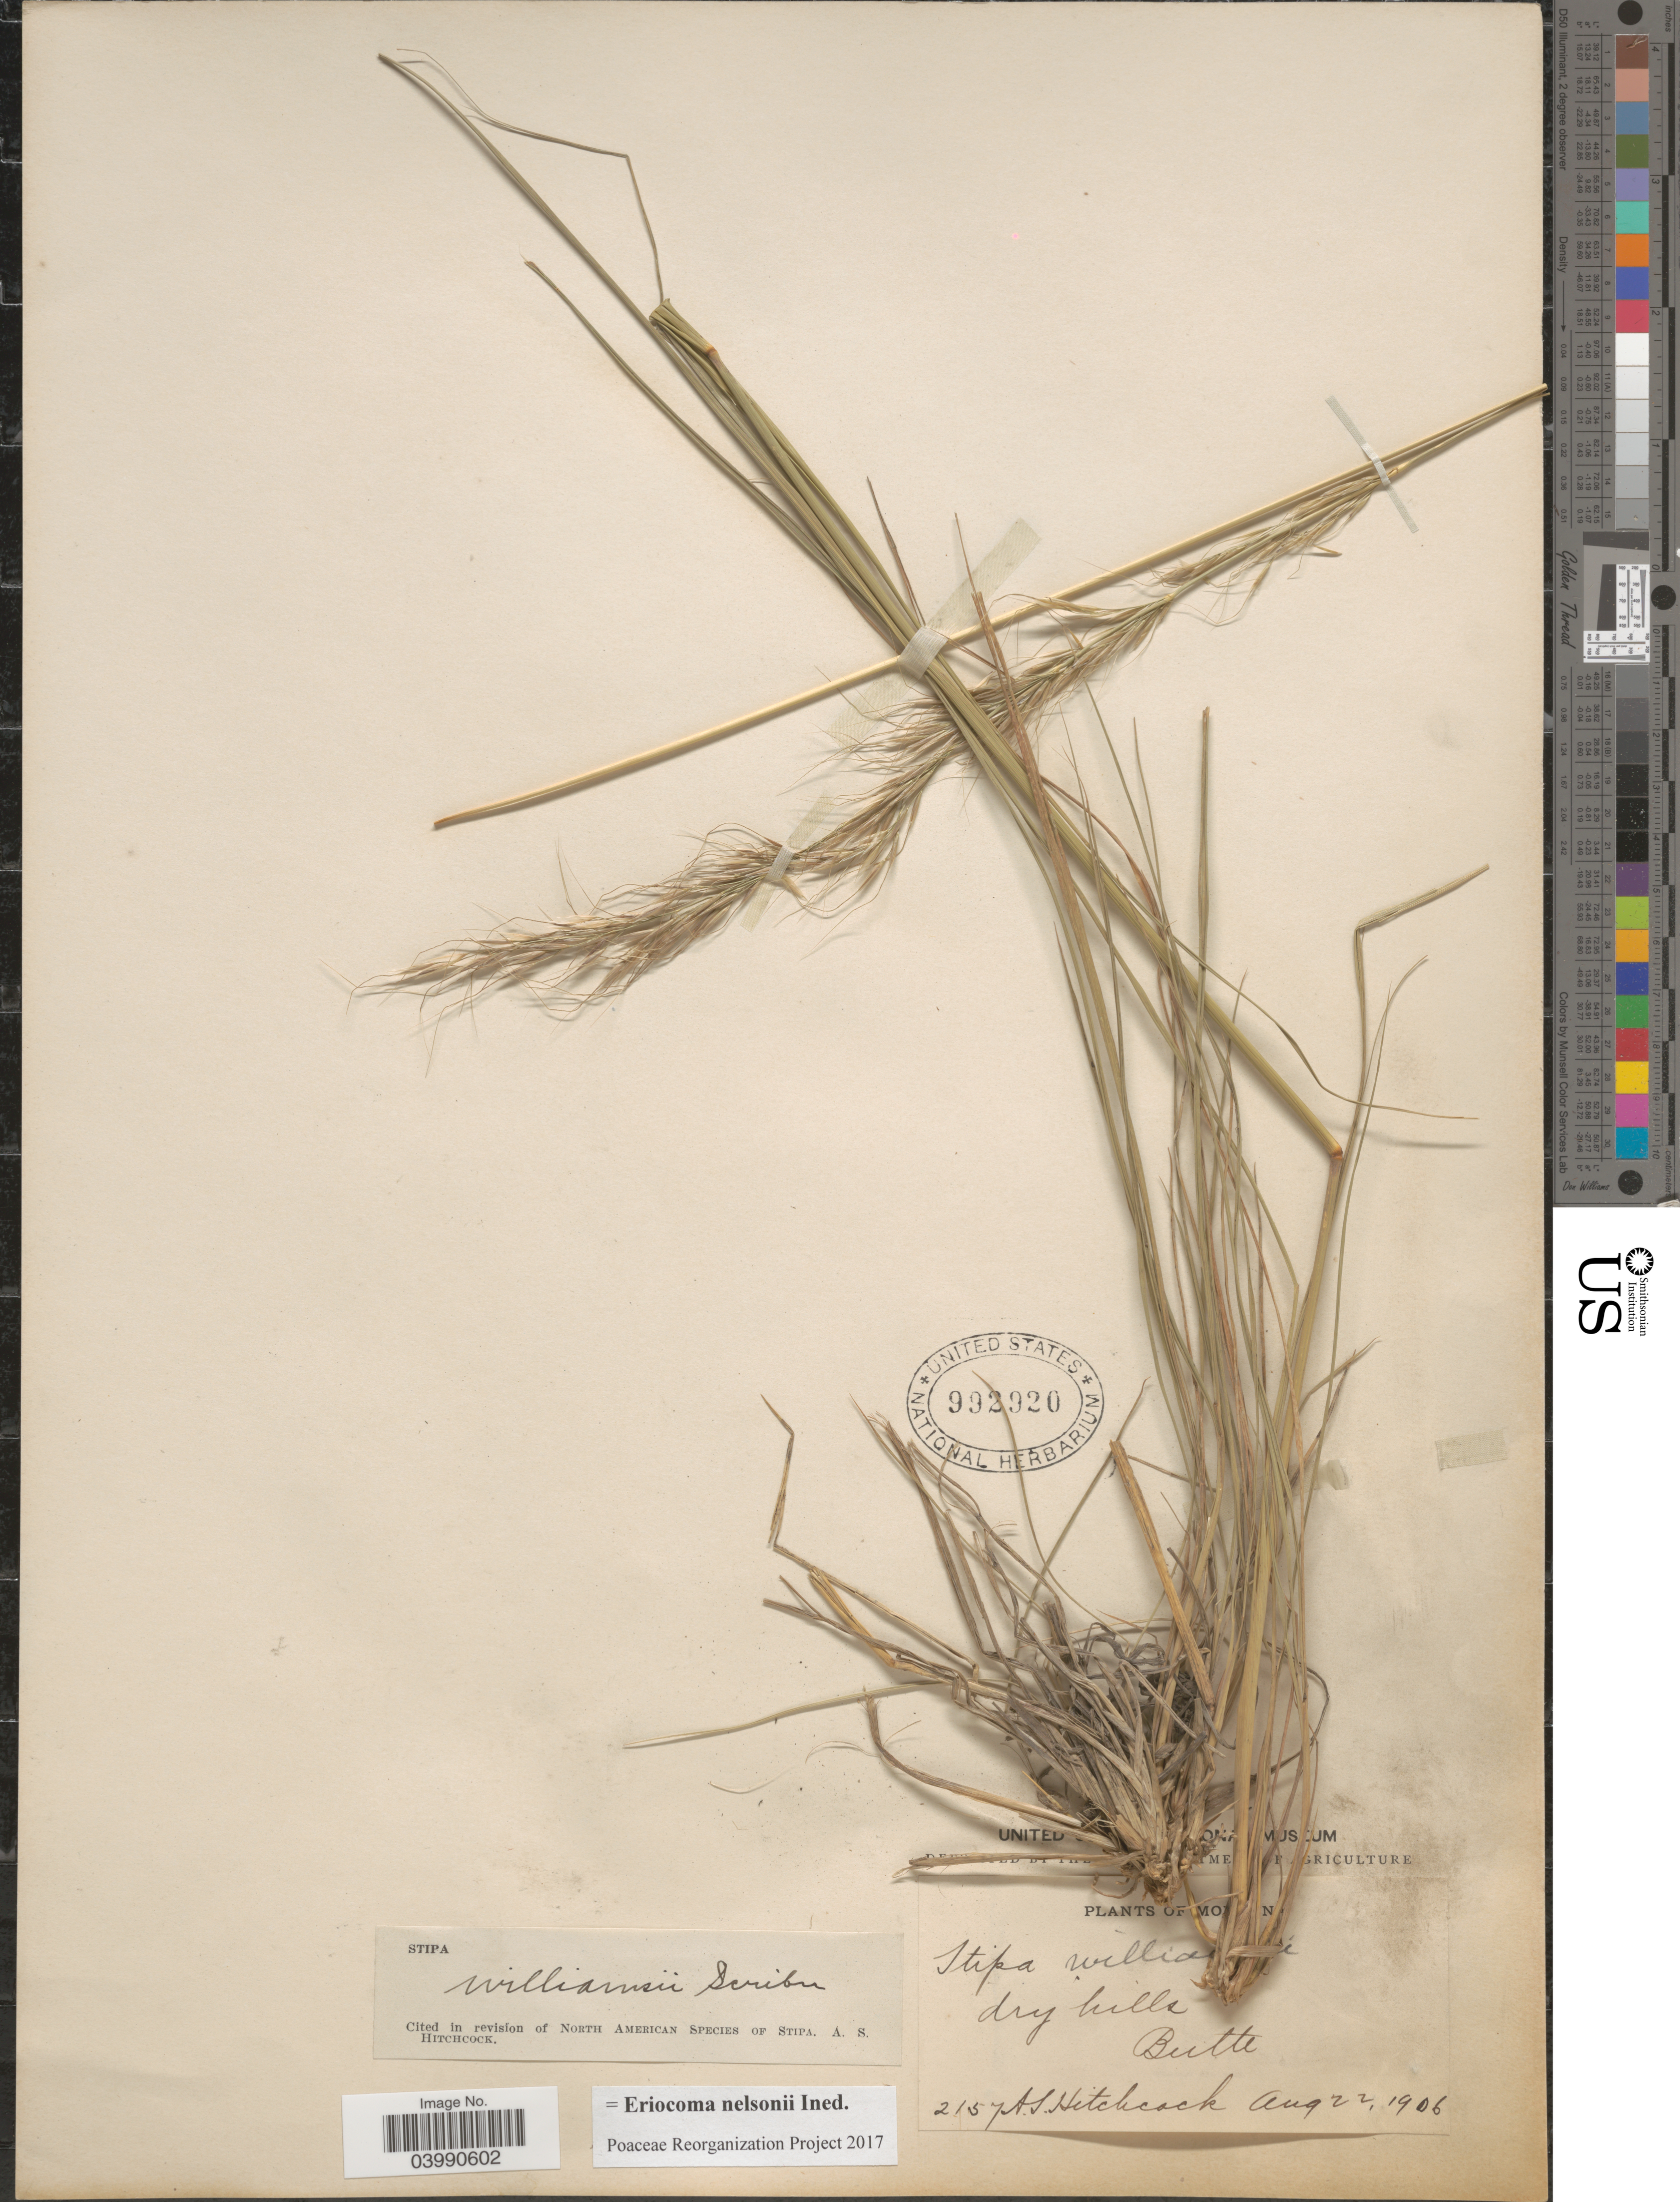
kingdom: Plantae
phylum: Tracheophyta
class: Liliopsida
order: Poales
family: Poaceae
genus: Eriocoma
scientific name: Eriocoma nelsonii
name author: (Scribn.) Romasch.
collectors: A. S. Hitchcock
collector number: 2157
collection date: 1906-08-22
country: United States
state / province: Montana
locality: Montana. Dry hills. Butte.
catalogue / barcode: US 992920